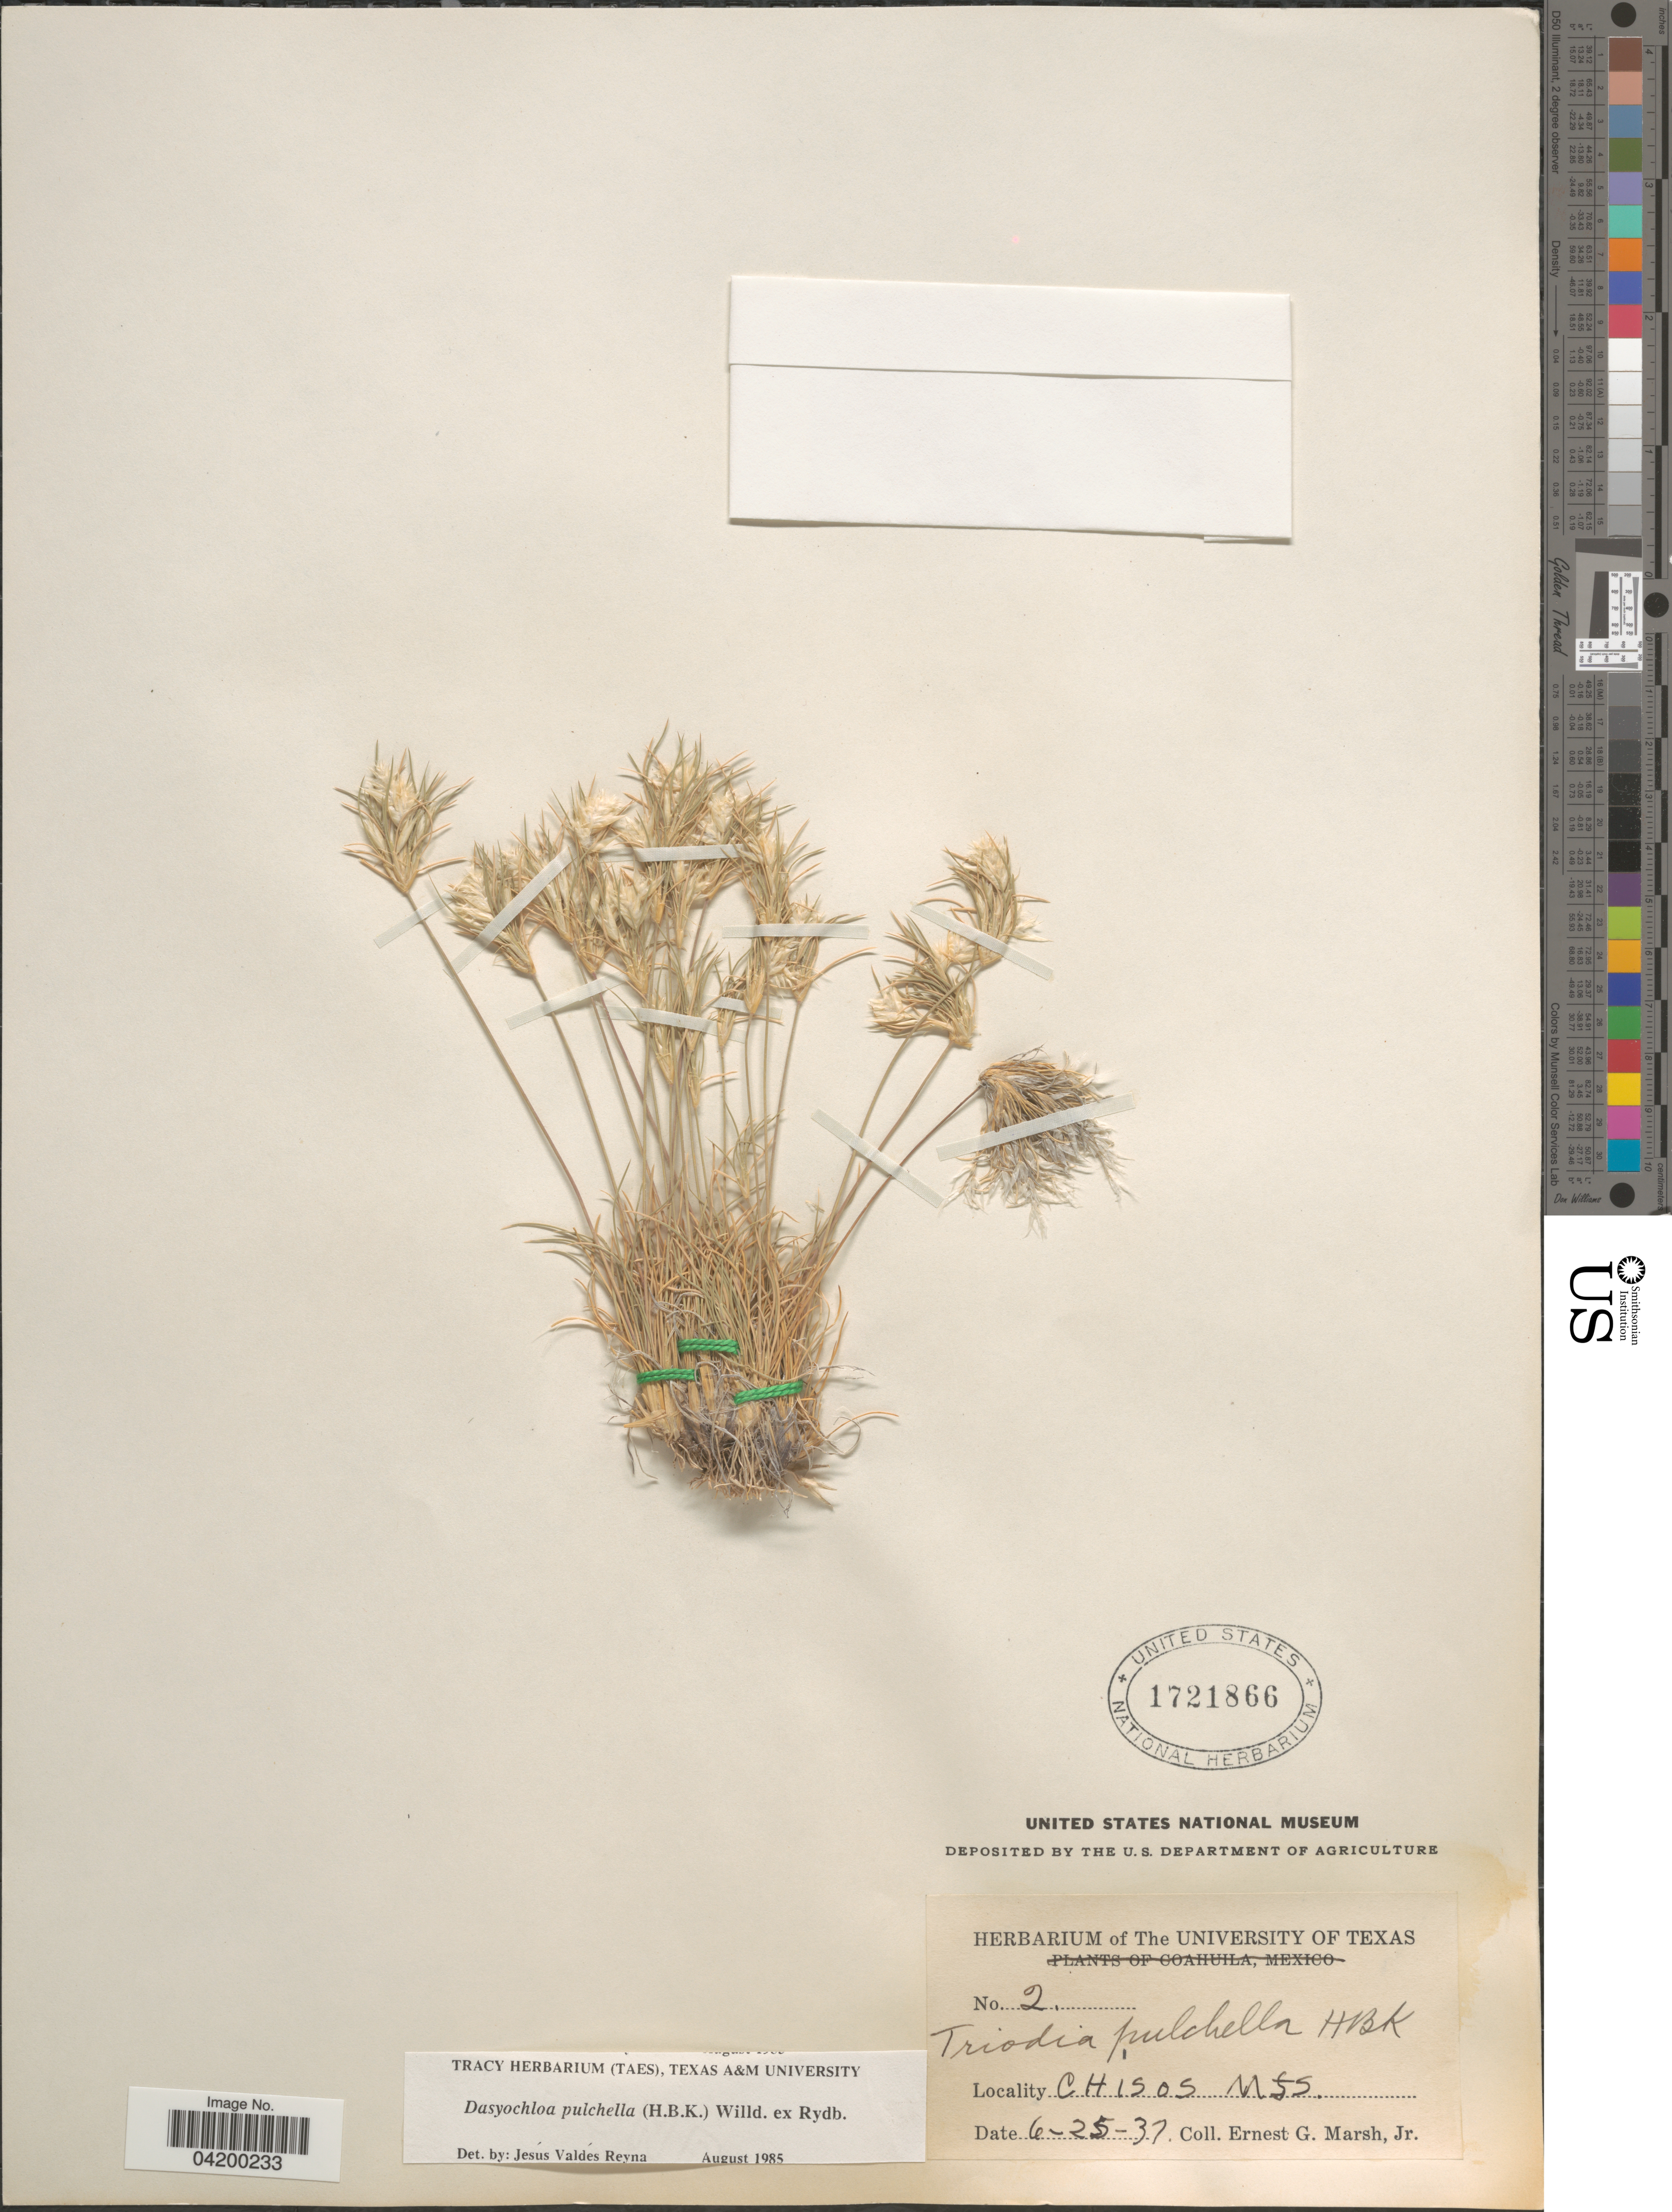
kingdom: Plantae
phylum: Tracheophyta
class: Liliopsida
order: Poales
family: Poaceae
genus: Dasyochloa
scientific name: Dasyochloa pulchella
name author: (Kunth) Willd. ex Rydb.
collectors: E. G. Marsh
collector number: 2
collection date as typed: Transcribed d/m/y: 25/6/37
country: United States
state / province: Texas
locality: Chisos Mts.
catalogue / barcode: US 1721866